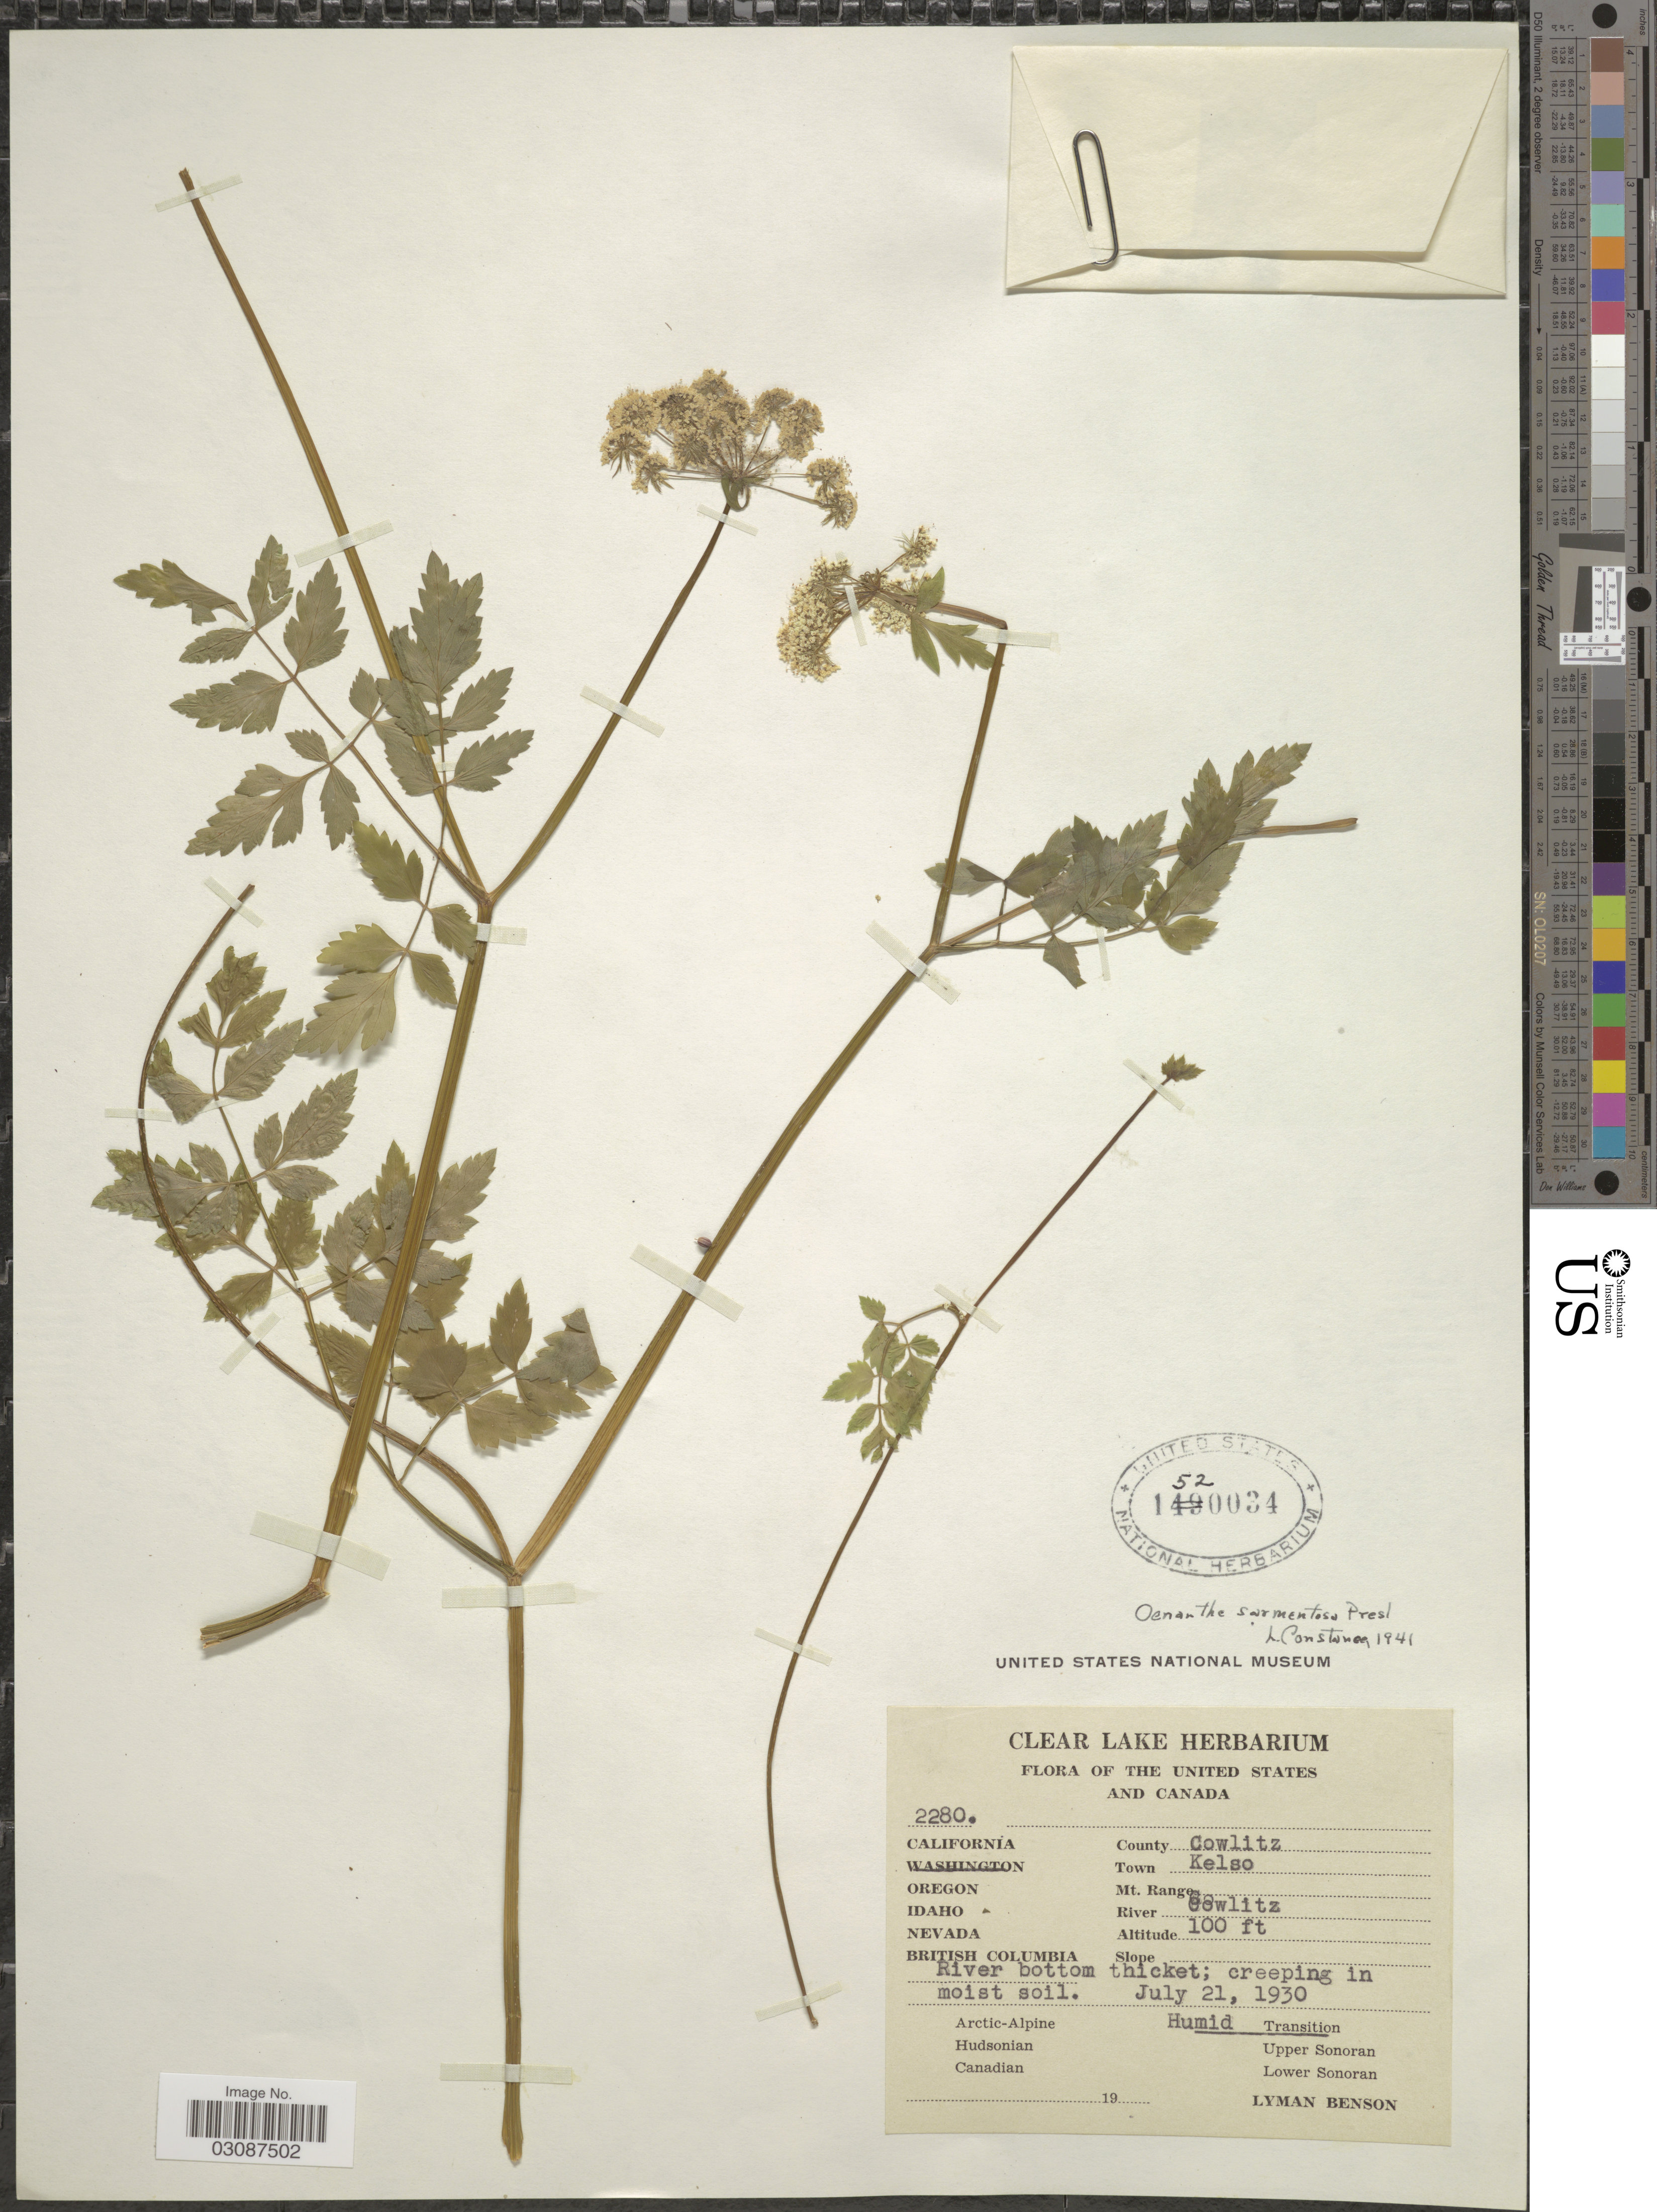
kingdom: Plantae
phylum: Tracheophyta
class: Magnoliopsida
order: Apiales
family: Apiaceae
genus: Oenanthe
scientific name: Oenanthe californica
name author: S. Watson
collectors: L. D. Benson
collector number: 2280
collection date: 1930-07-21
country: United States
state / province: Washington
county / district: Cowlitz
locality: County Cowlitz. Town Kelso. River Cowlitz.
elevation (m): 30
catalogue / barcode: US 1520034